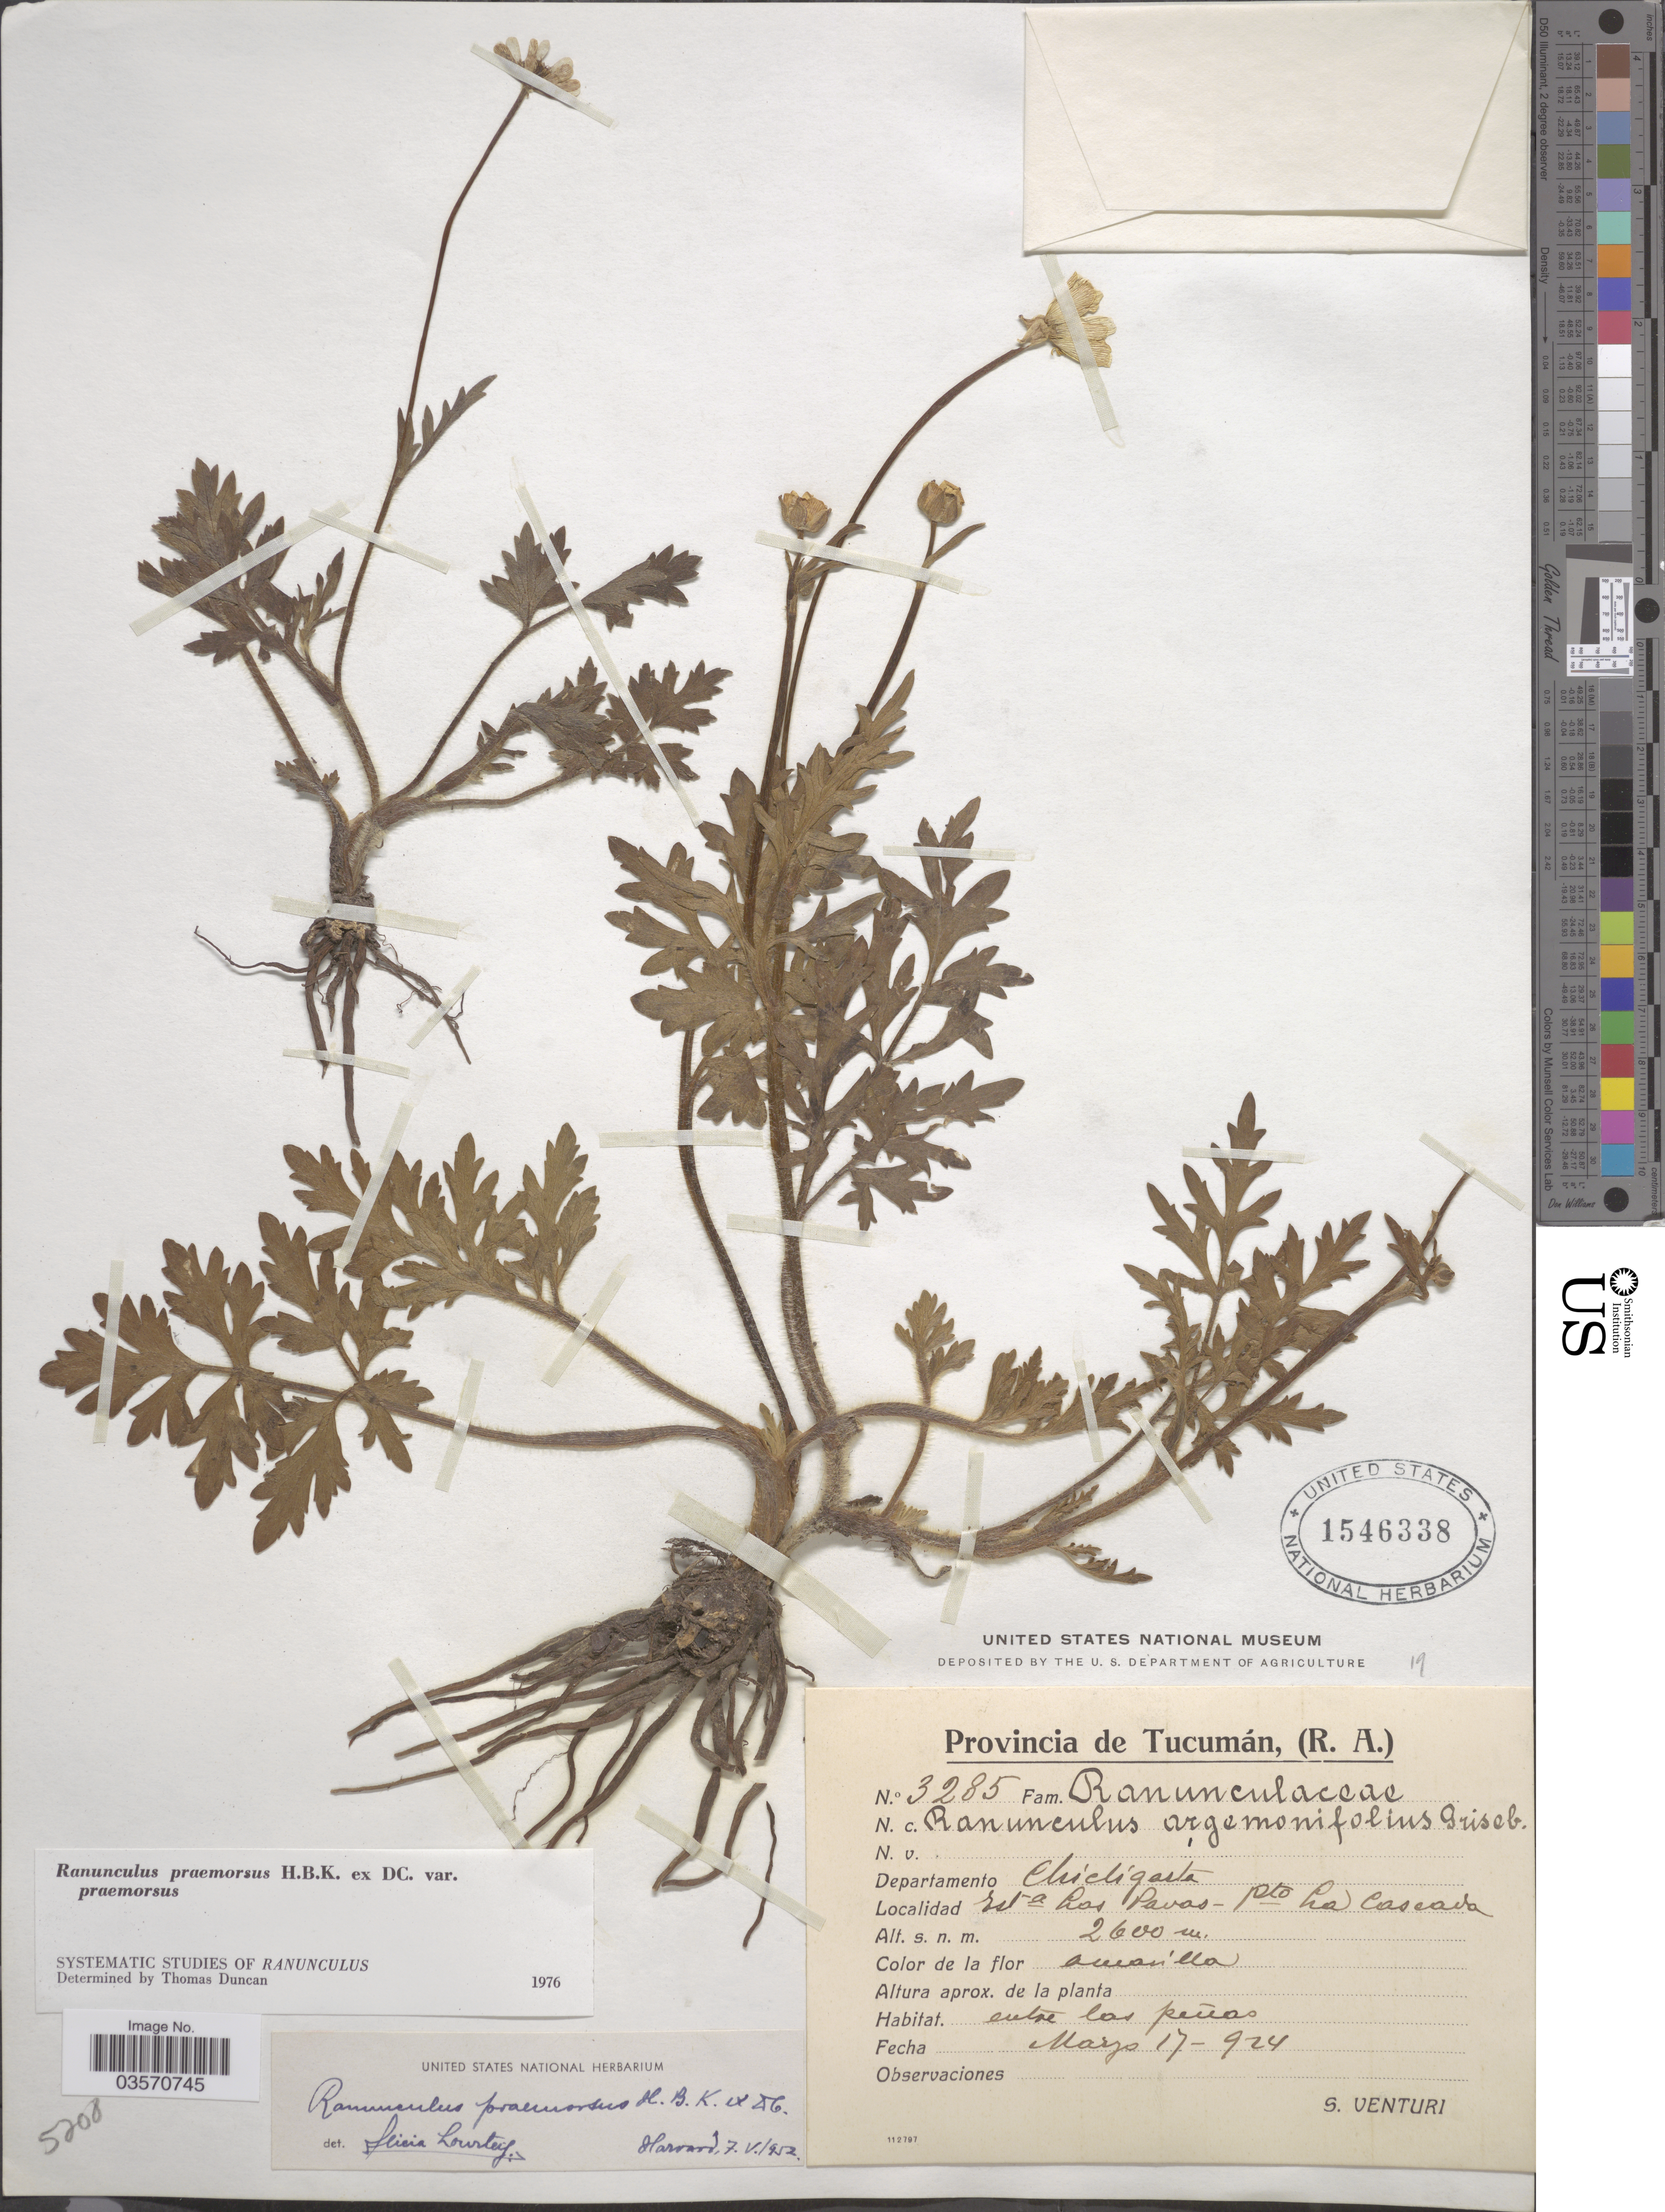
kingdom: Plantae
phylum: Tracheophyta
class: Magnoliopsida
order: Ranunculales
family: Ranunculaceae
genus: Ranunculus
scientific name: Ranunculus praemorsus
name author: Kunth ex DC.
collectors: S. Venturi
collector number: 3285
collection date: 1924-03-17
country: Argentina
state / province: Tucuman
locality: Departamento Chicligasta. Esta Las Pavas pto La Cascada.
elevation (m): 2600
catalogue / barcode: US 1546338